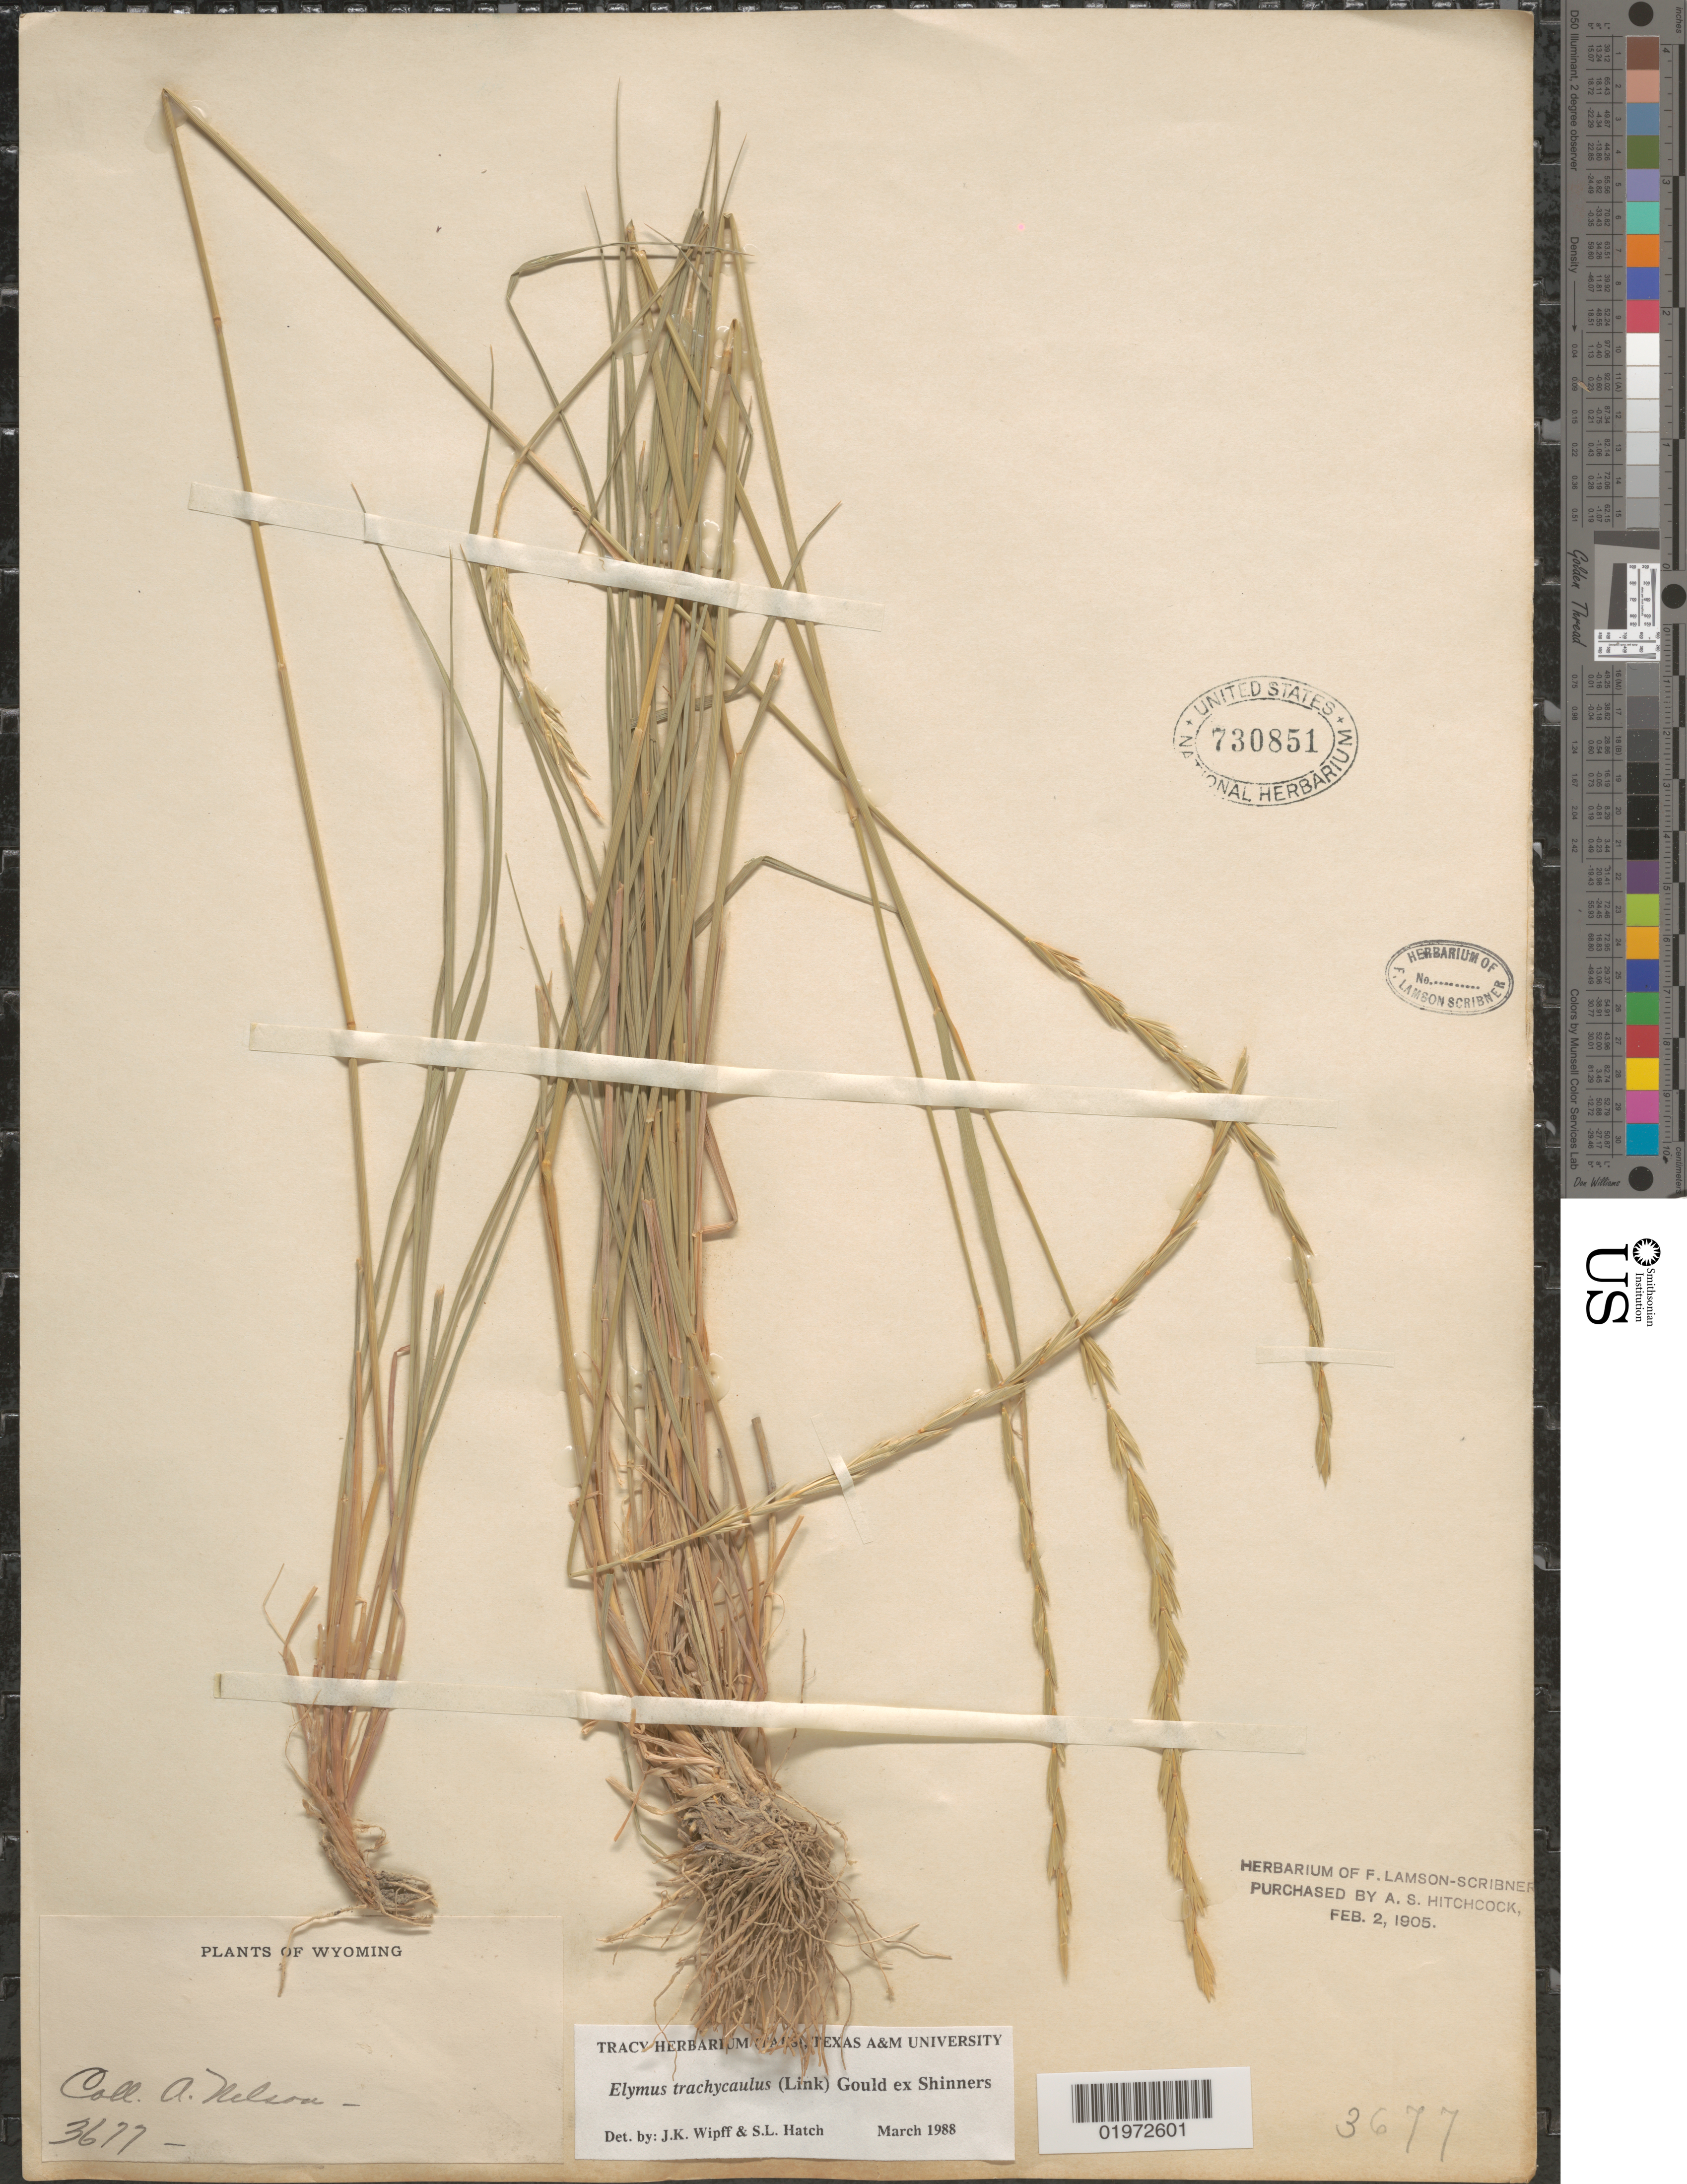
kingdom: Plantae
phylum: Tracheophyta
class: Liliopsida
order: Poales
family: Poaceae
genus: Elymus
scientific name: Elymus trachycaulus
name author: (Link) Gould ex Shinners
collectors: A. Nelson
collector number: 3677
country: United States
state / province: Wyoming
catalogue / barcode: US 730851